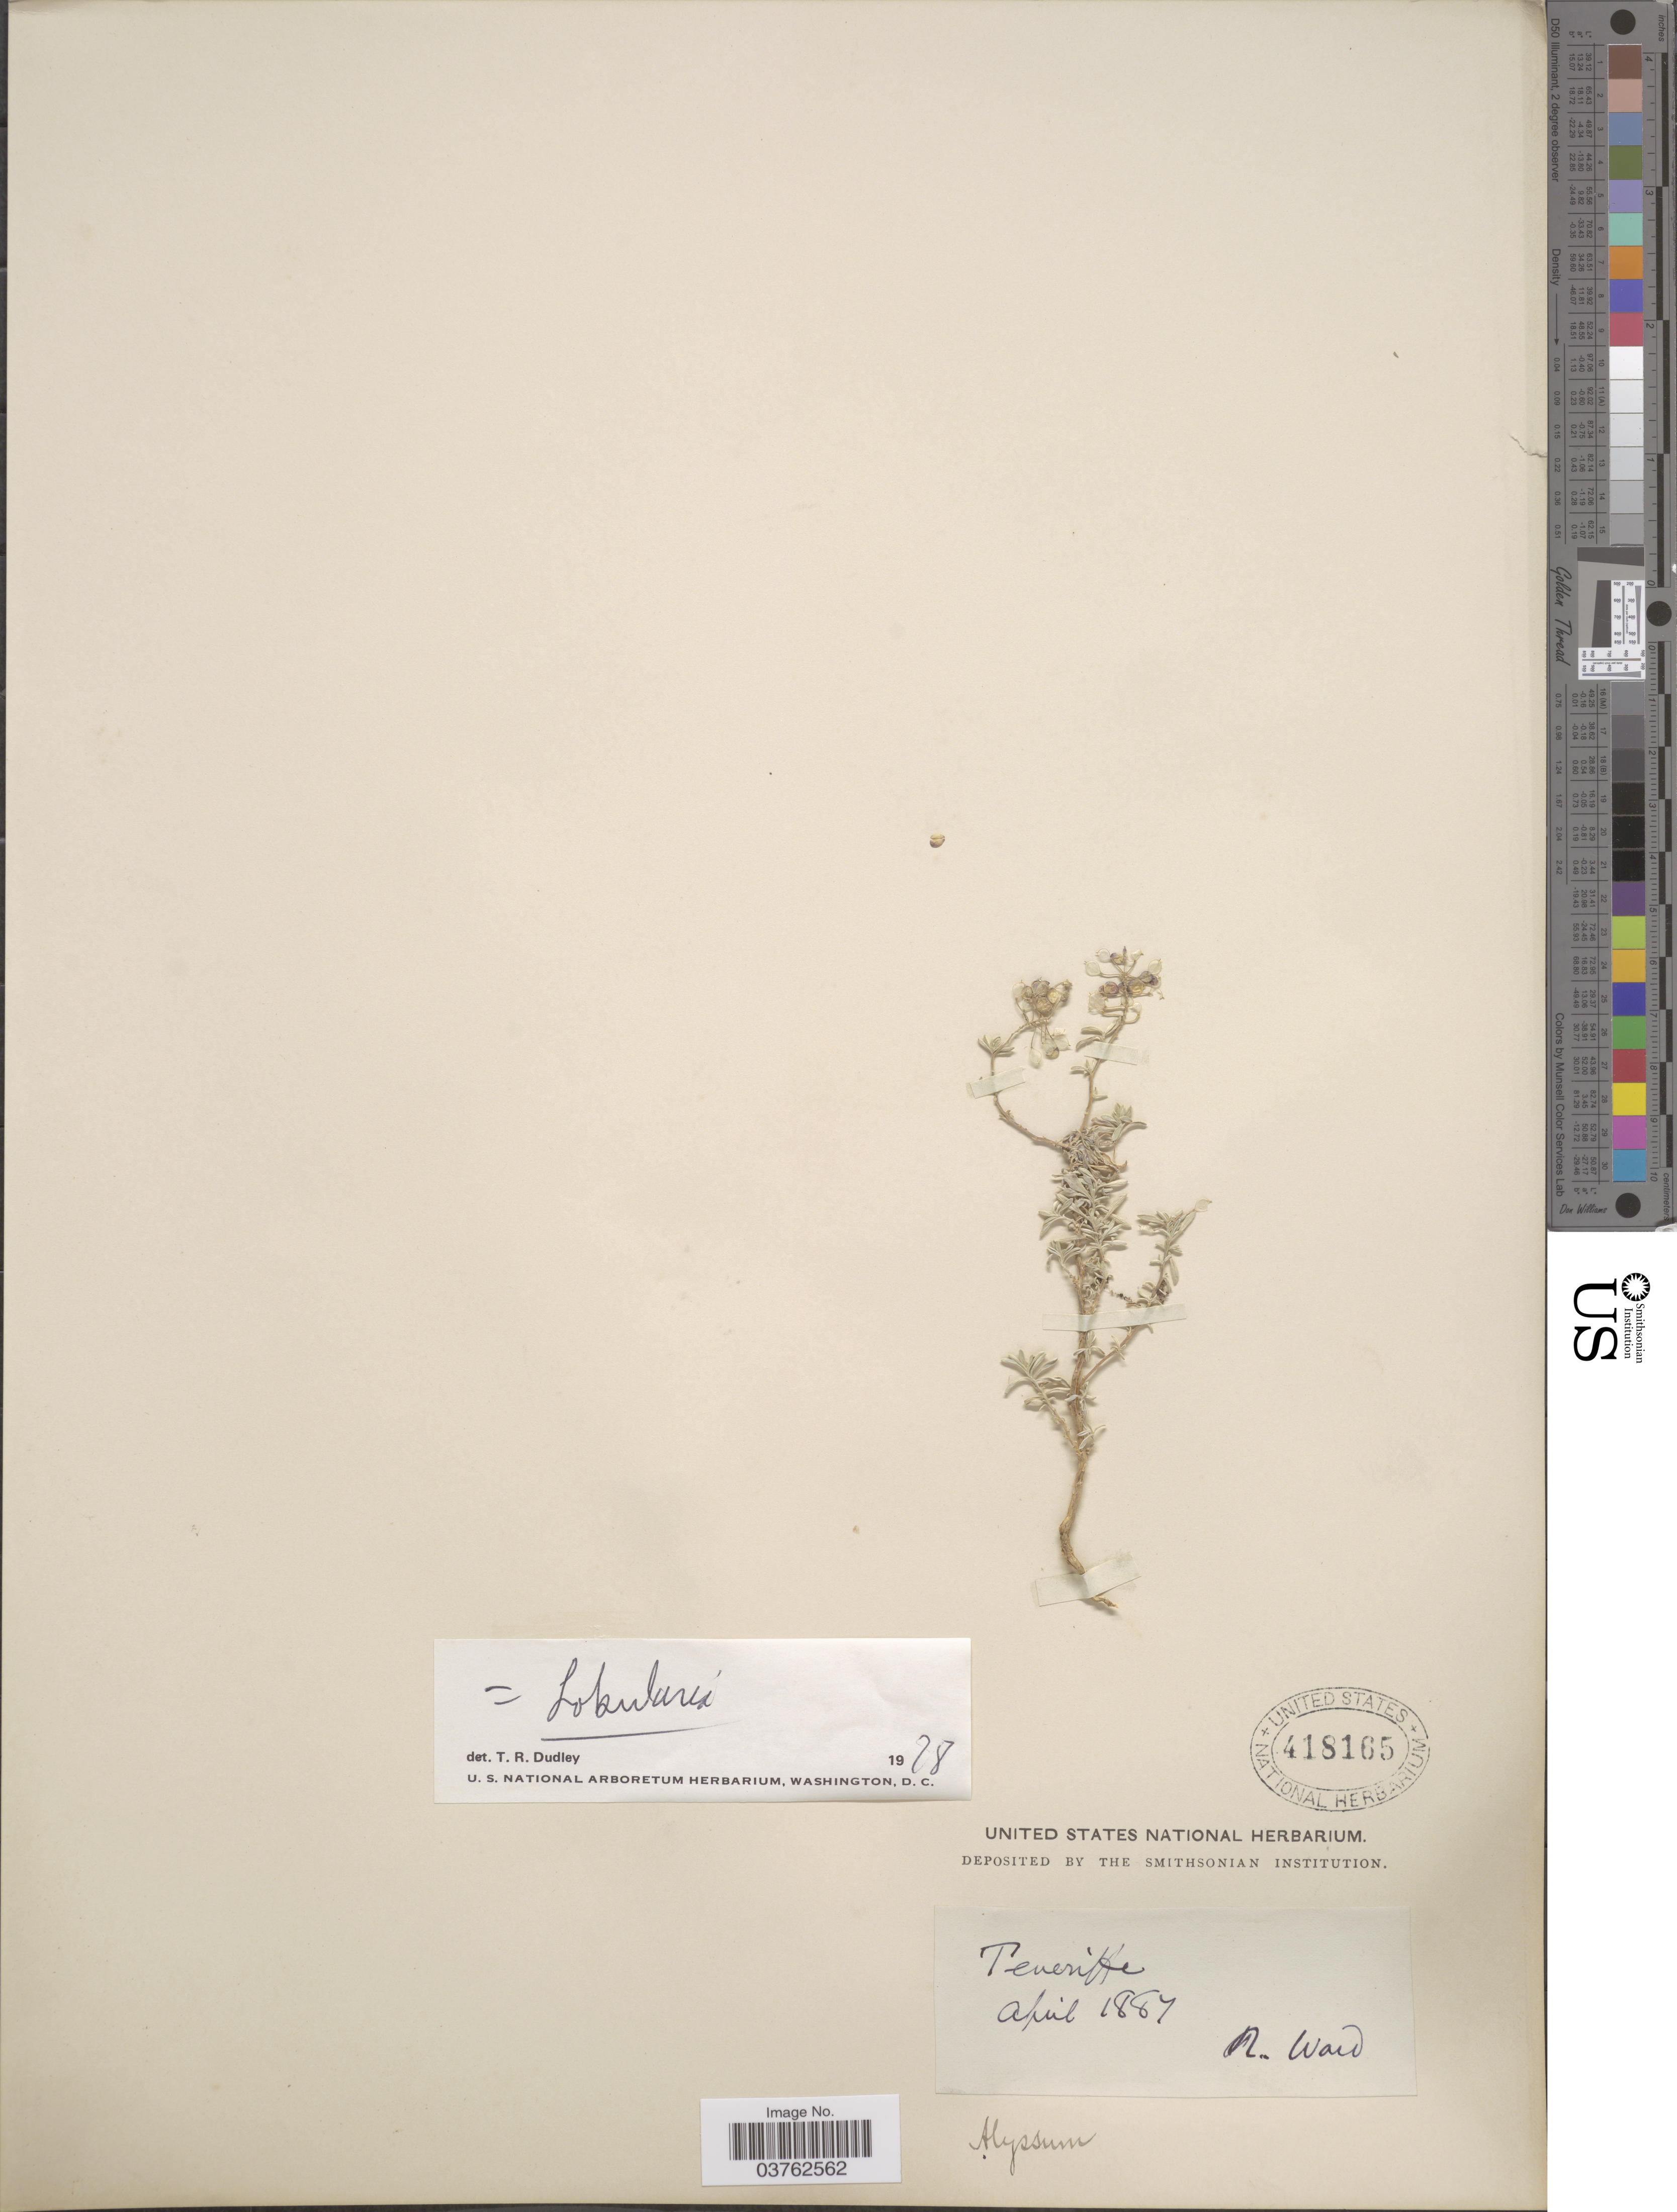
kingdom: Plantae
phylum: Tracheophyta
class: Magnoliopsida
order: Brassicales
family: Brassicaceae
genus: Lobularia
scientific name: Lobularia sp.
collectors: N. Ward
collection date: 1887-04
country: Spain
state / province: Canarias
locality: Teneriffe.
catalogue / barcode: US 418165